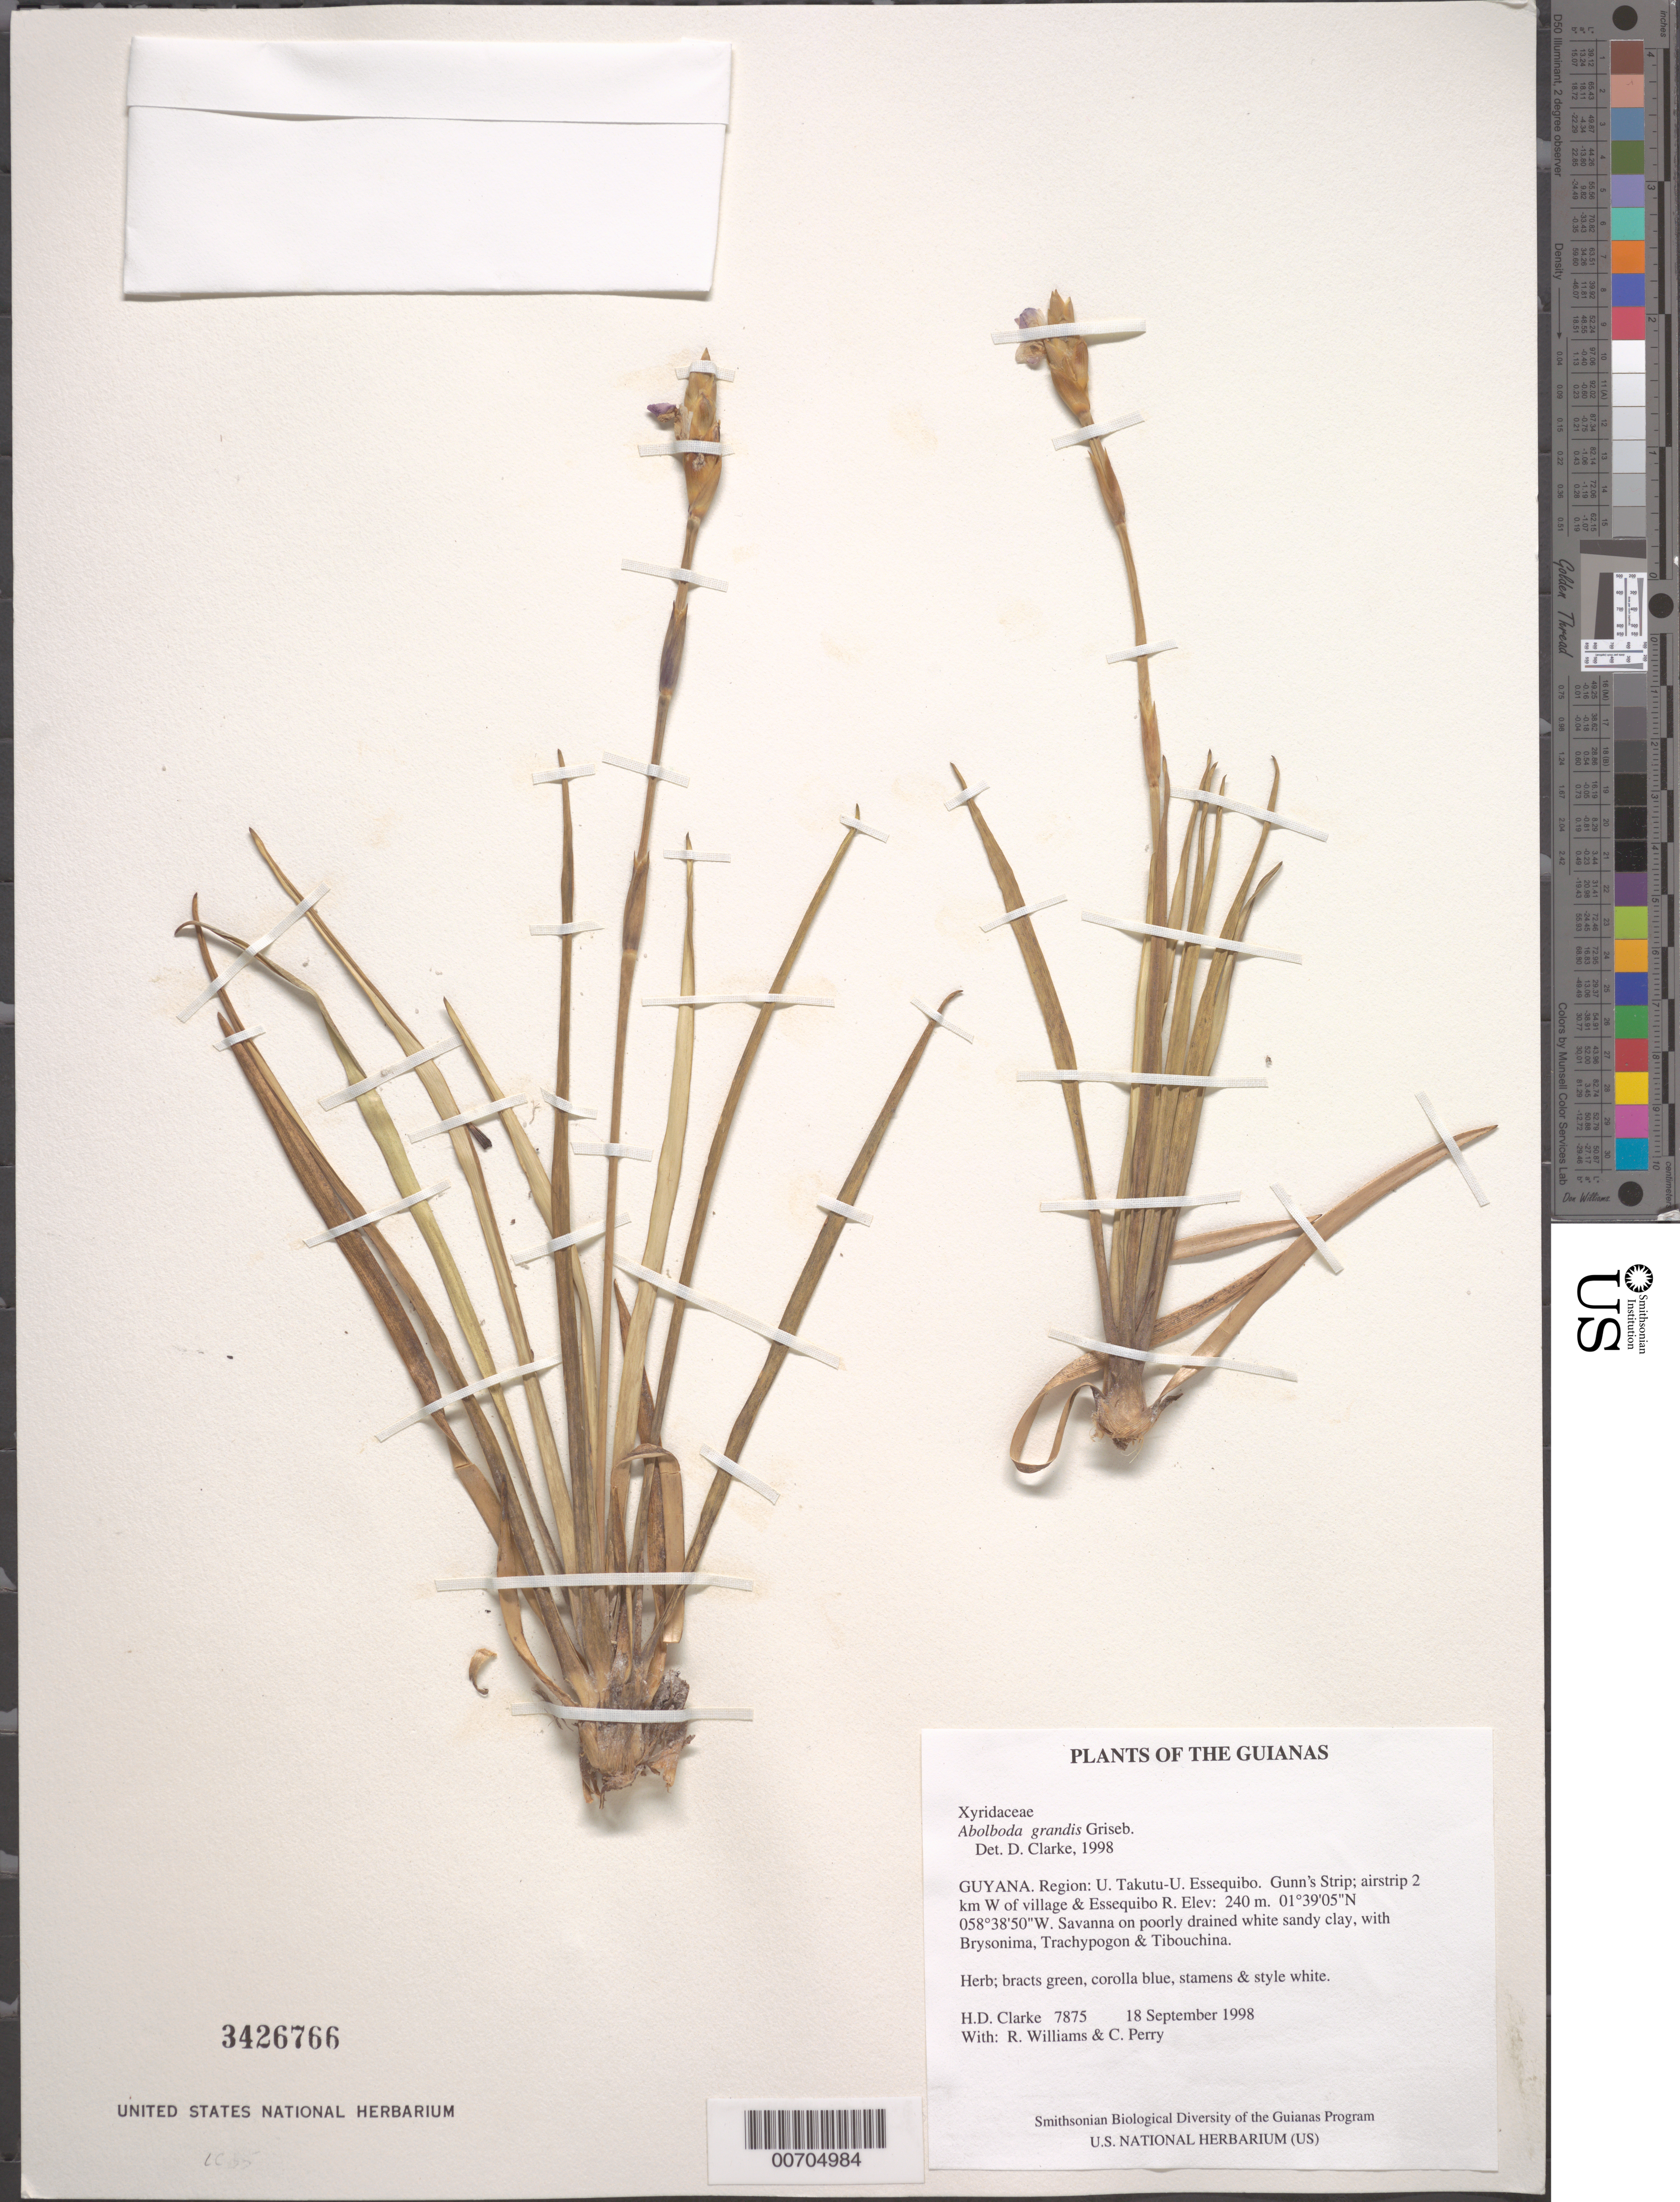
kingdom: Plantae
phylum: Tracheophyta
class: Liliopsida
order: Poales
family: Xyridaceae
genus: Abolboda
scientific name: Abolboda grandis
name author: Griseb.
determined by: Clarke, H. D., University of North Carolina (Asheville)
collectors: H. D. Clarke, R. Williams & C. Perry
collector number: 7875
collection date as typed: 18 September 1998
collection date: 1998-09-18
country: Guyana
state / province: U. Takutu-U. Essequibo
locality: Gunn's Strip; airstrip 2 km W of village & Essequibo R.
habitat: Savanna on poorly drained white sandy clay, with Brysonima, Trachypogon & Tibouchina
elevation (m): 240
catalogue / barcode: US 3426766